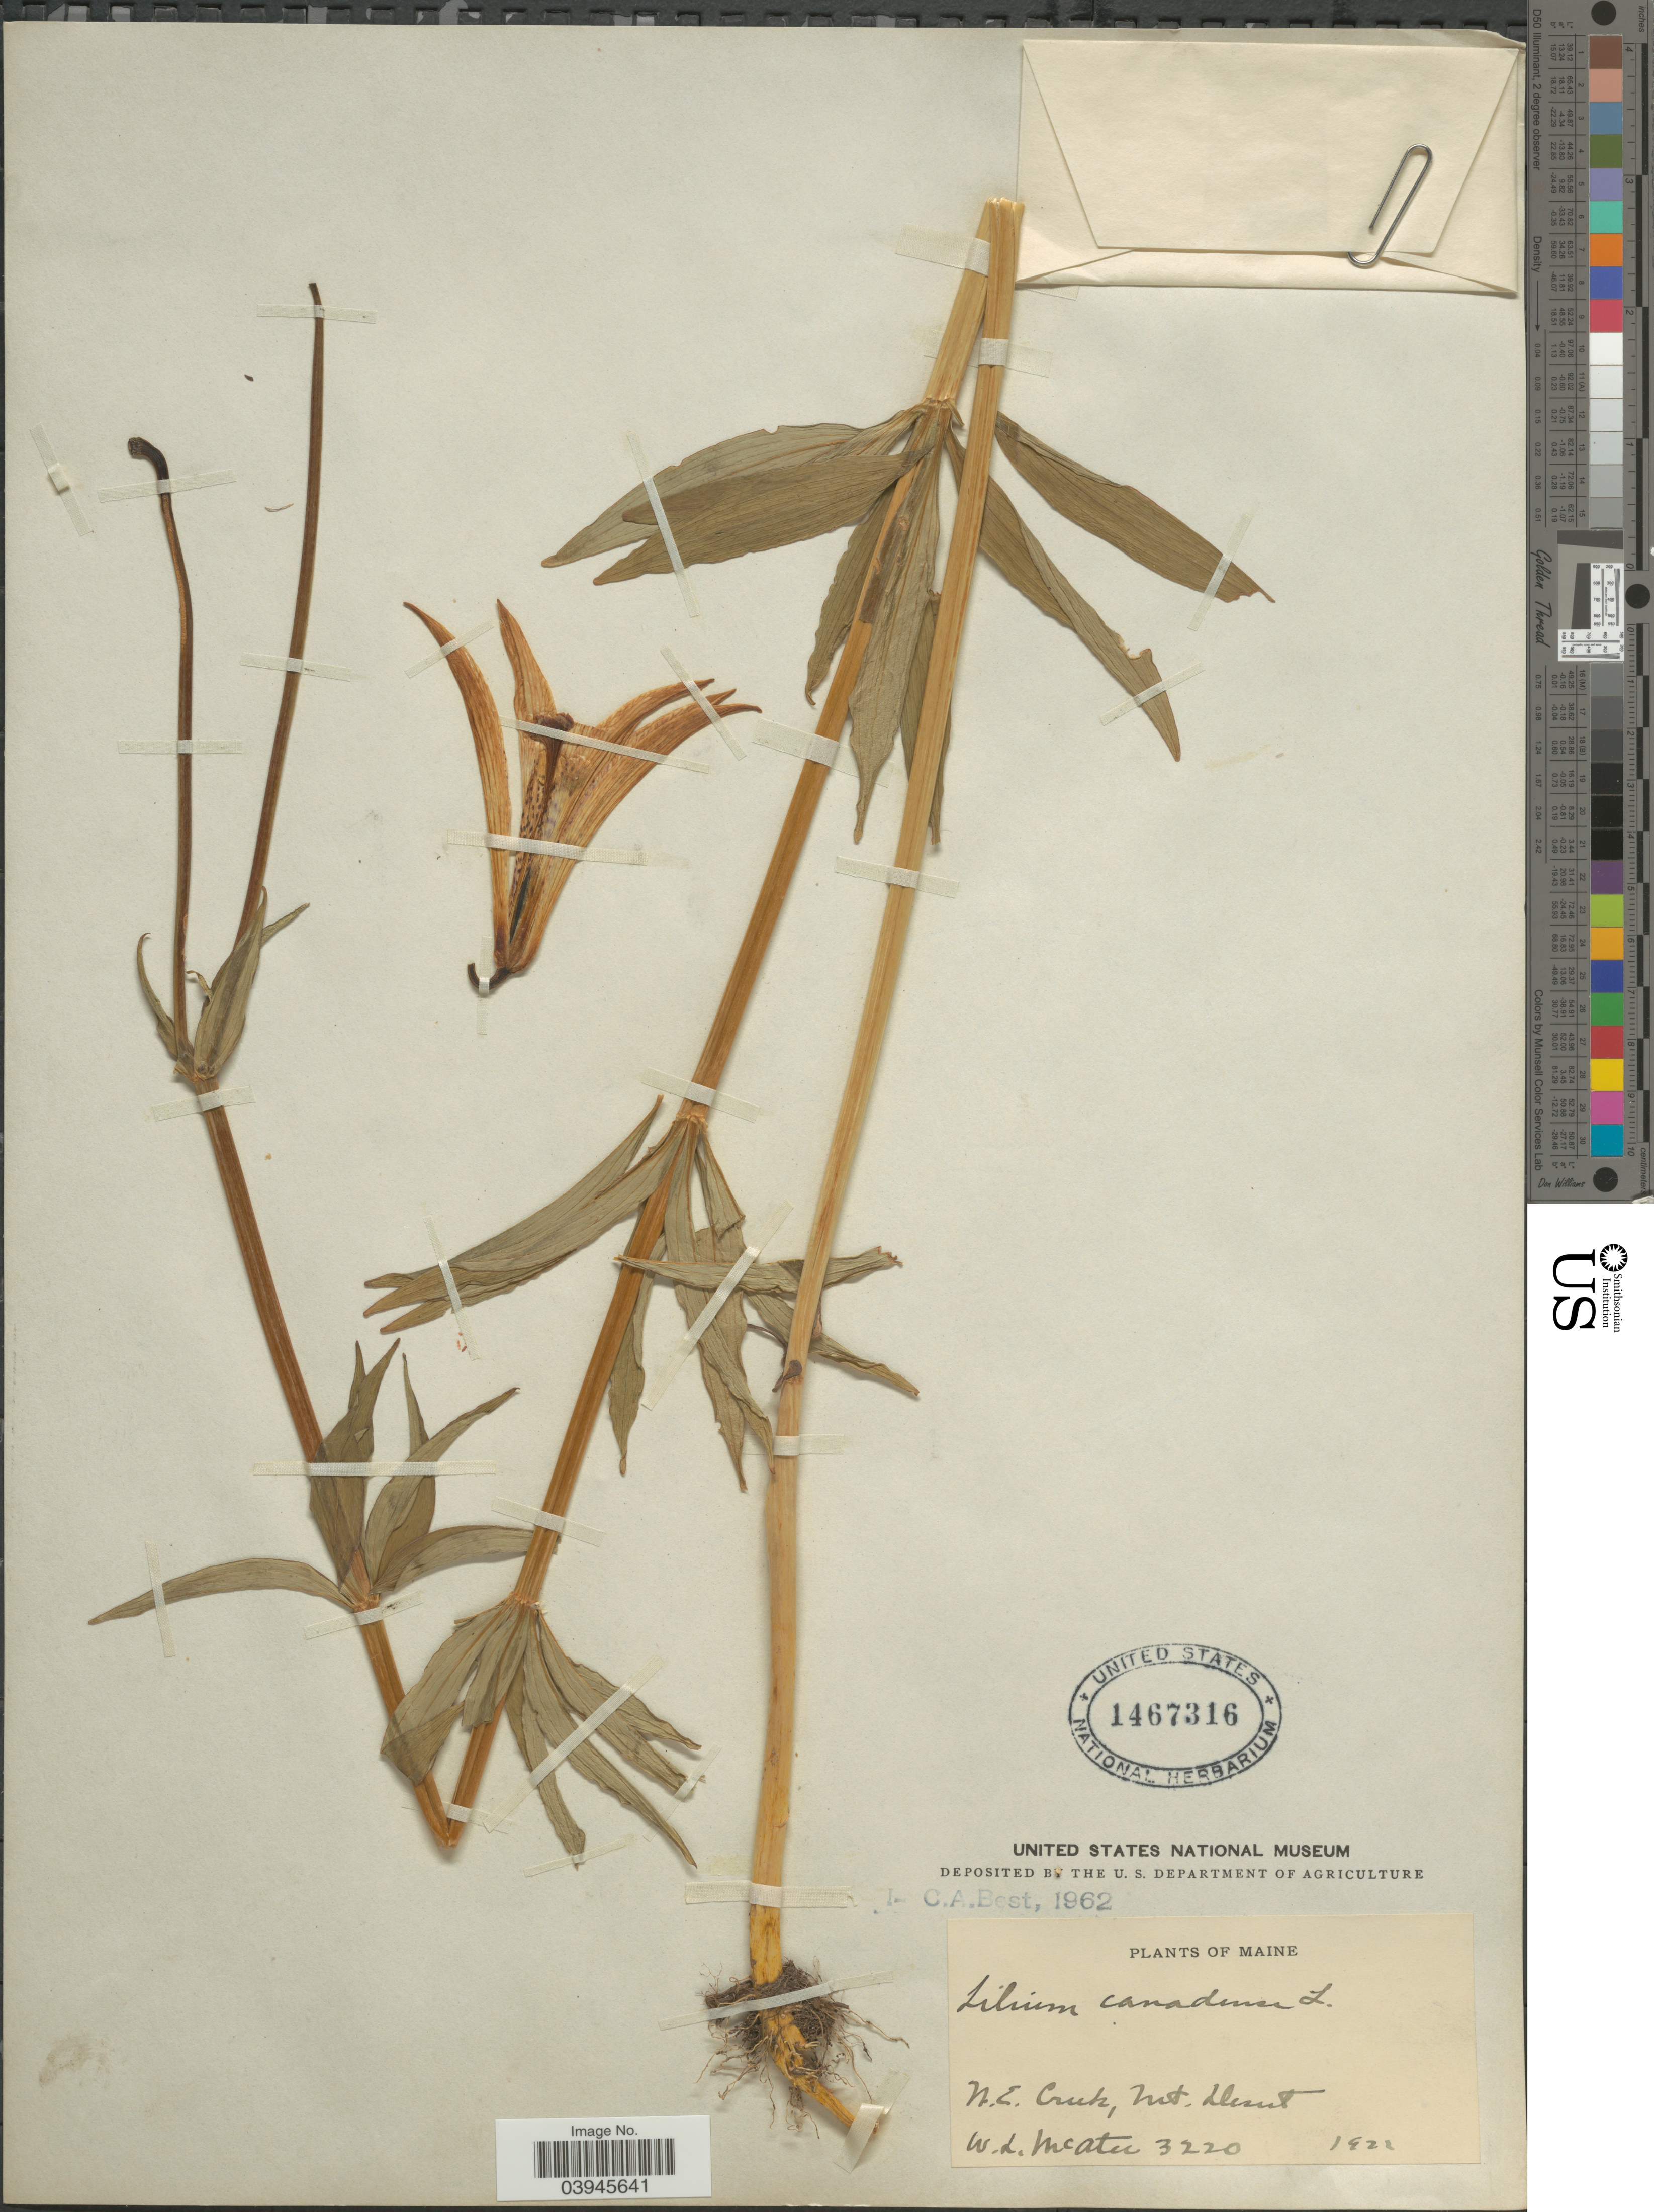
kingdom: Plantae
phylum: Tracheophyta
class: Liliopsida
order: Liliales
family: Liliaceae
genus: Lilium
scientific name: Lilium canadense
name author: L.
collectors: W. McAtee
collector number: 3220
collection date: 1922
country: United States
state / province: Maine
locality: N. E. Creek, Mt. Desert.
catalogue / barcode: US 1467316